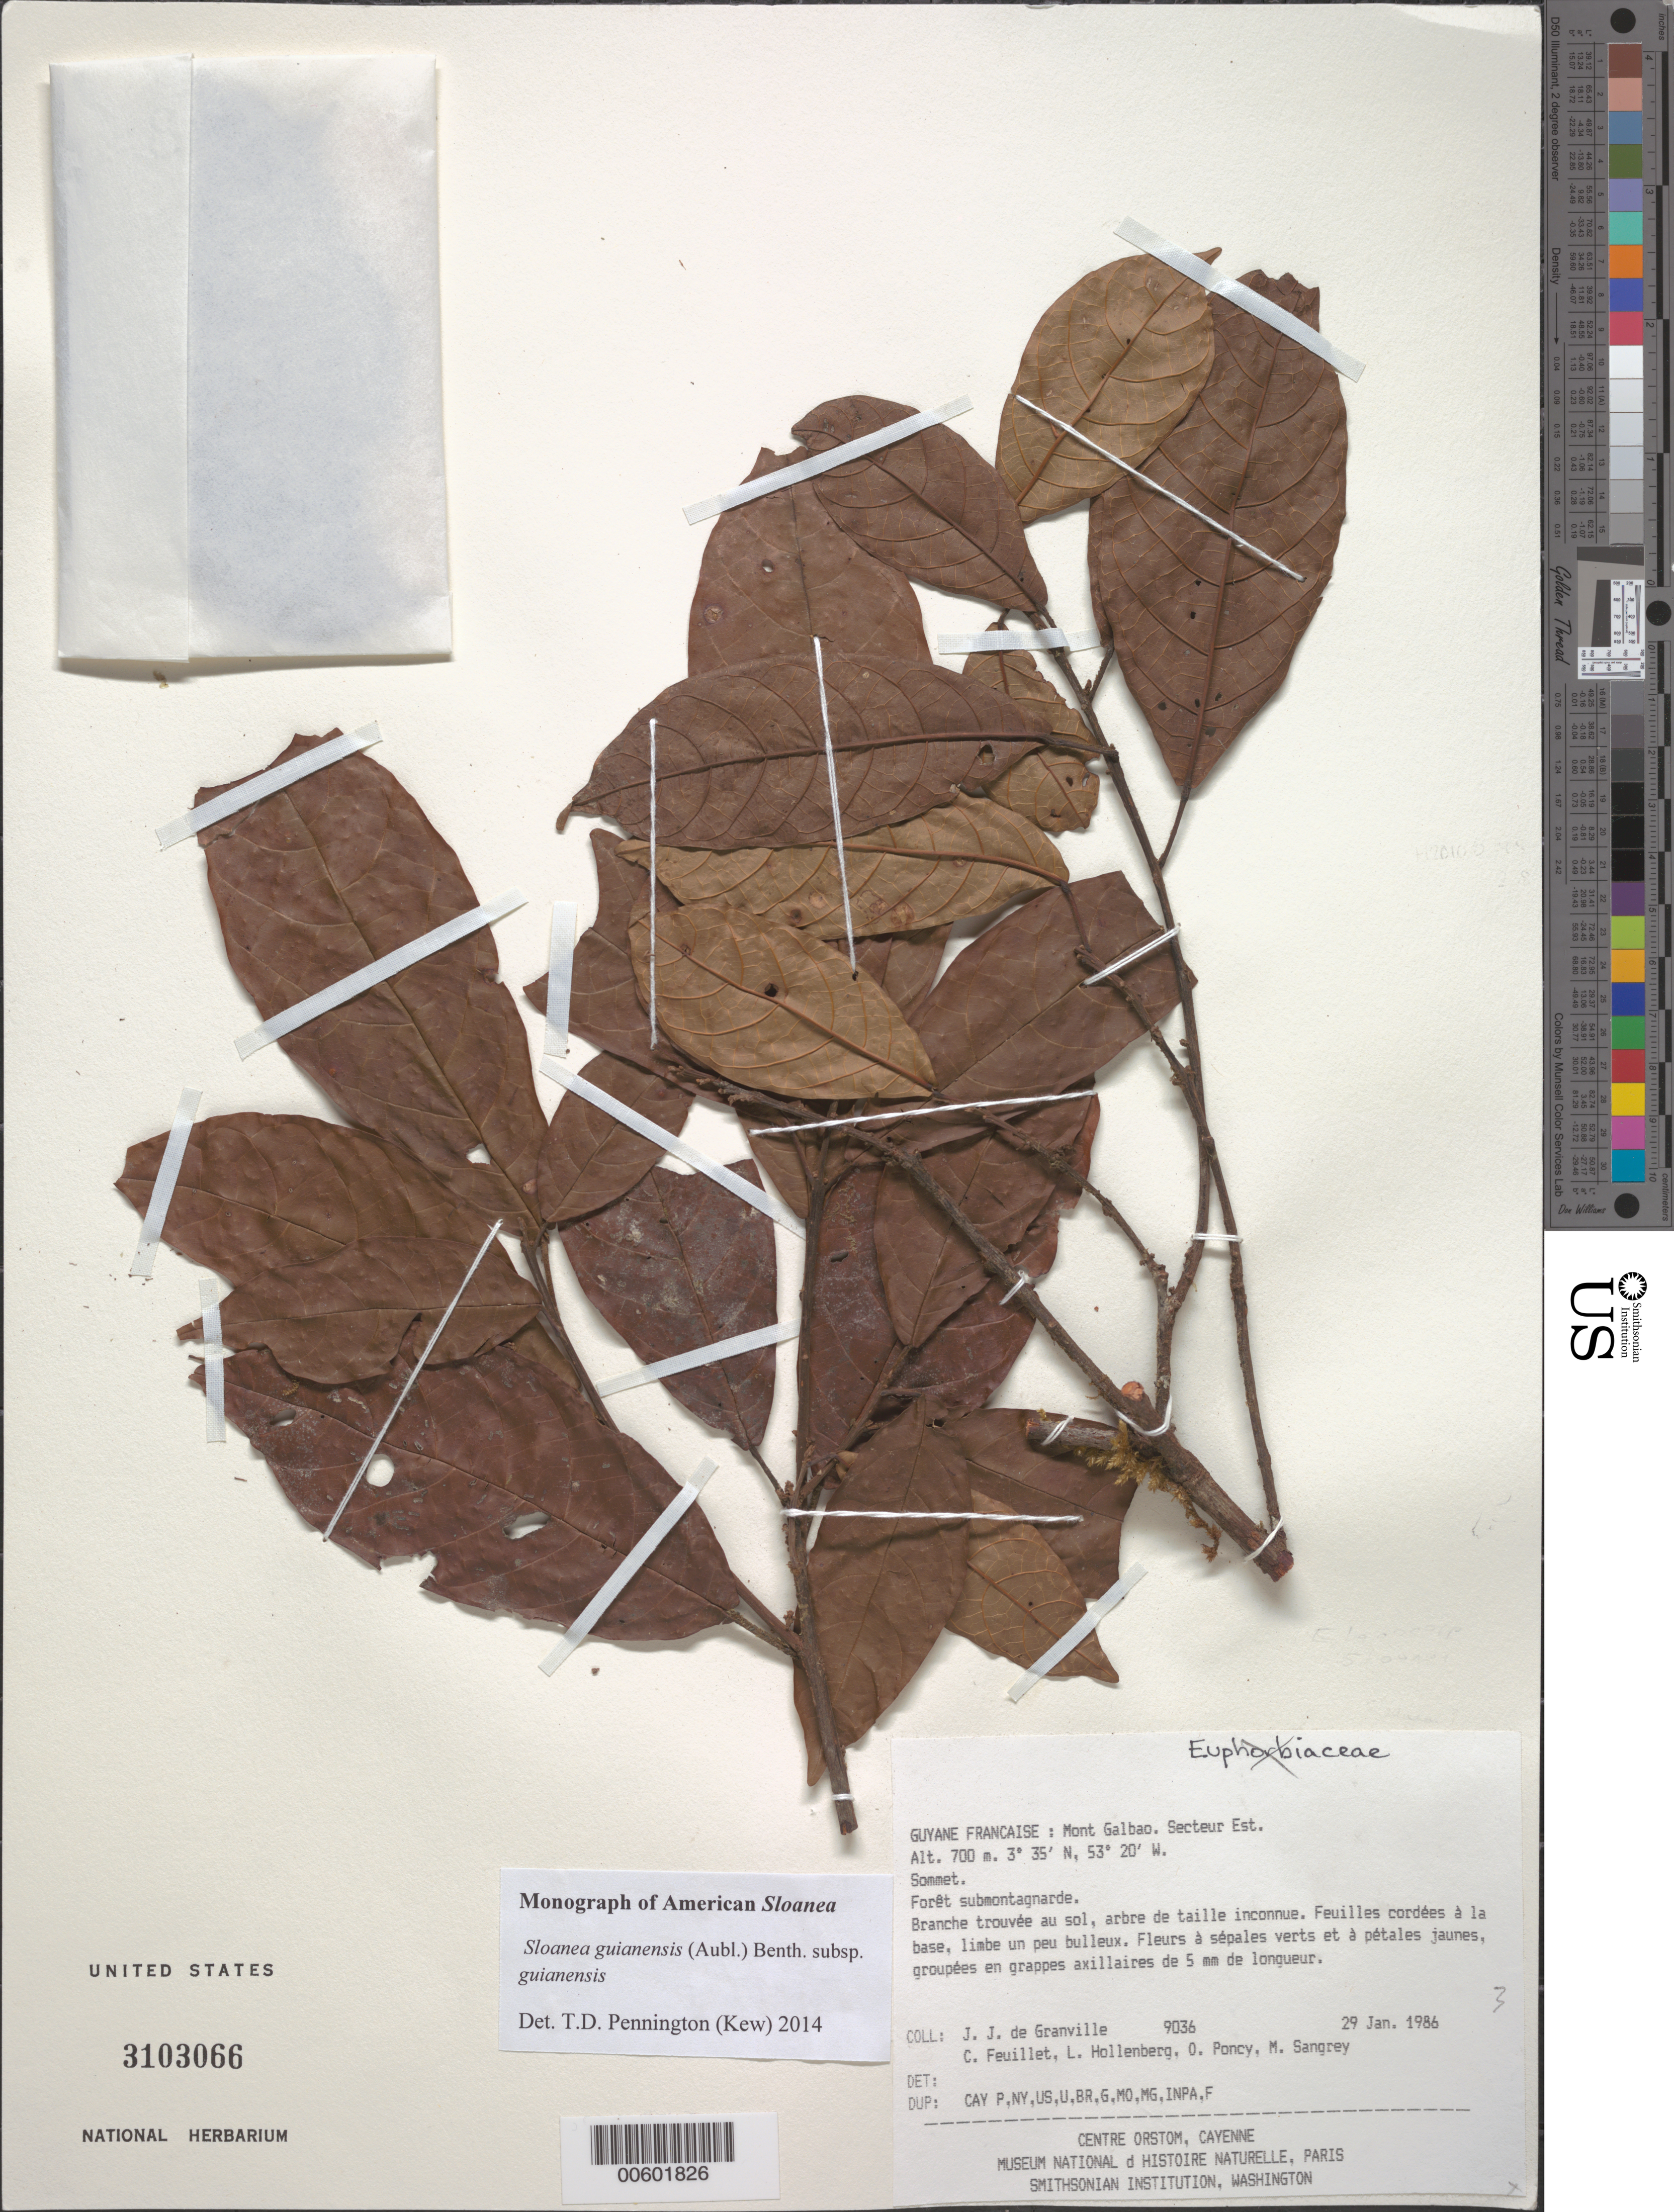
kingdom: Plantae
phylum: Tracheophyta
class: Magnoliopsida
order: Oxalidales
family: Elaeocarpaceae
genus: Sloanea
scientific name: Sloanea guianensis subsp. guianensis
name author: (Aubl.) Benth.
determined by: Pennington, T. D., (K)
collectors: J.-J. de Granville, C. Feuillet, L. Hollenberg, O. Poncy & M. S. Sangrey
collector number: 9036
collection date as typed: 29-Jan-86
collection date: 1986-01-29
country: French Guiana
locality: Mont Galbao. Secteur Est. Sommet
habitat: Forêt submontagnarde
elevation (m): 700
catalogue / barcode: US 3103066